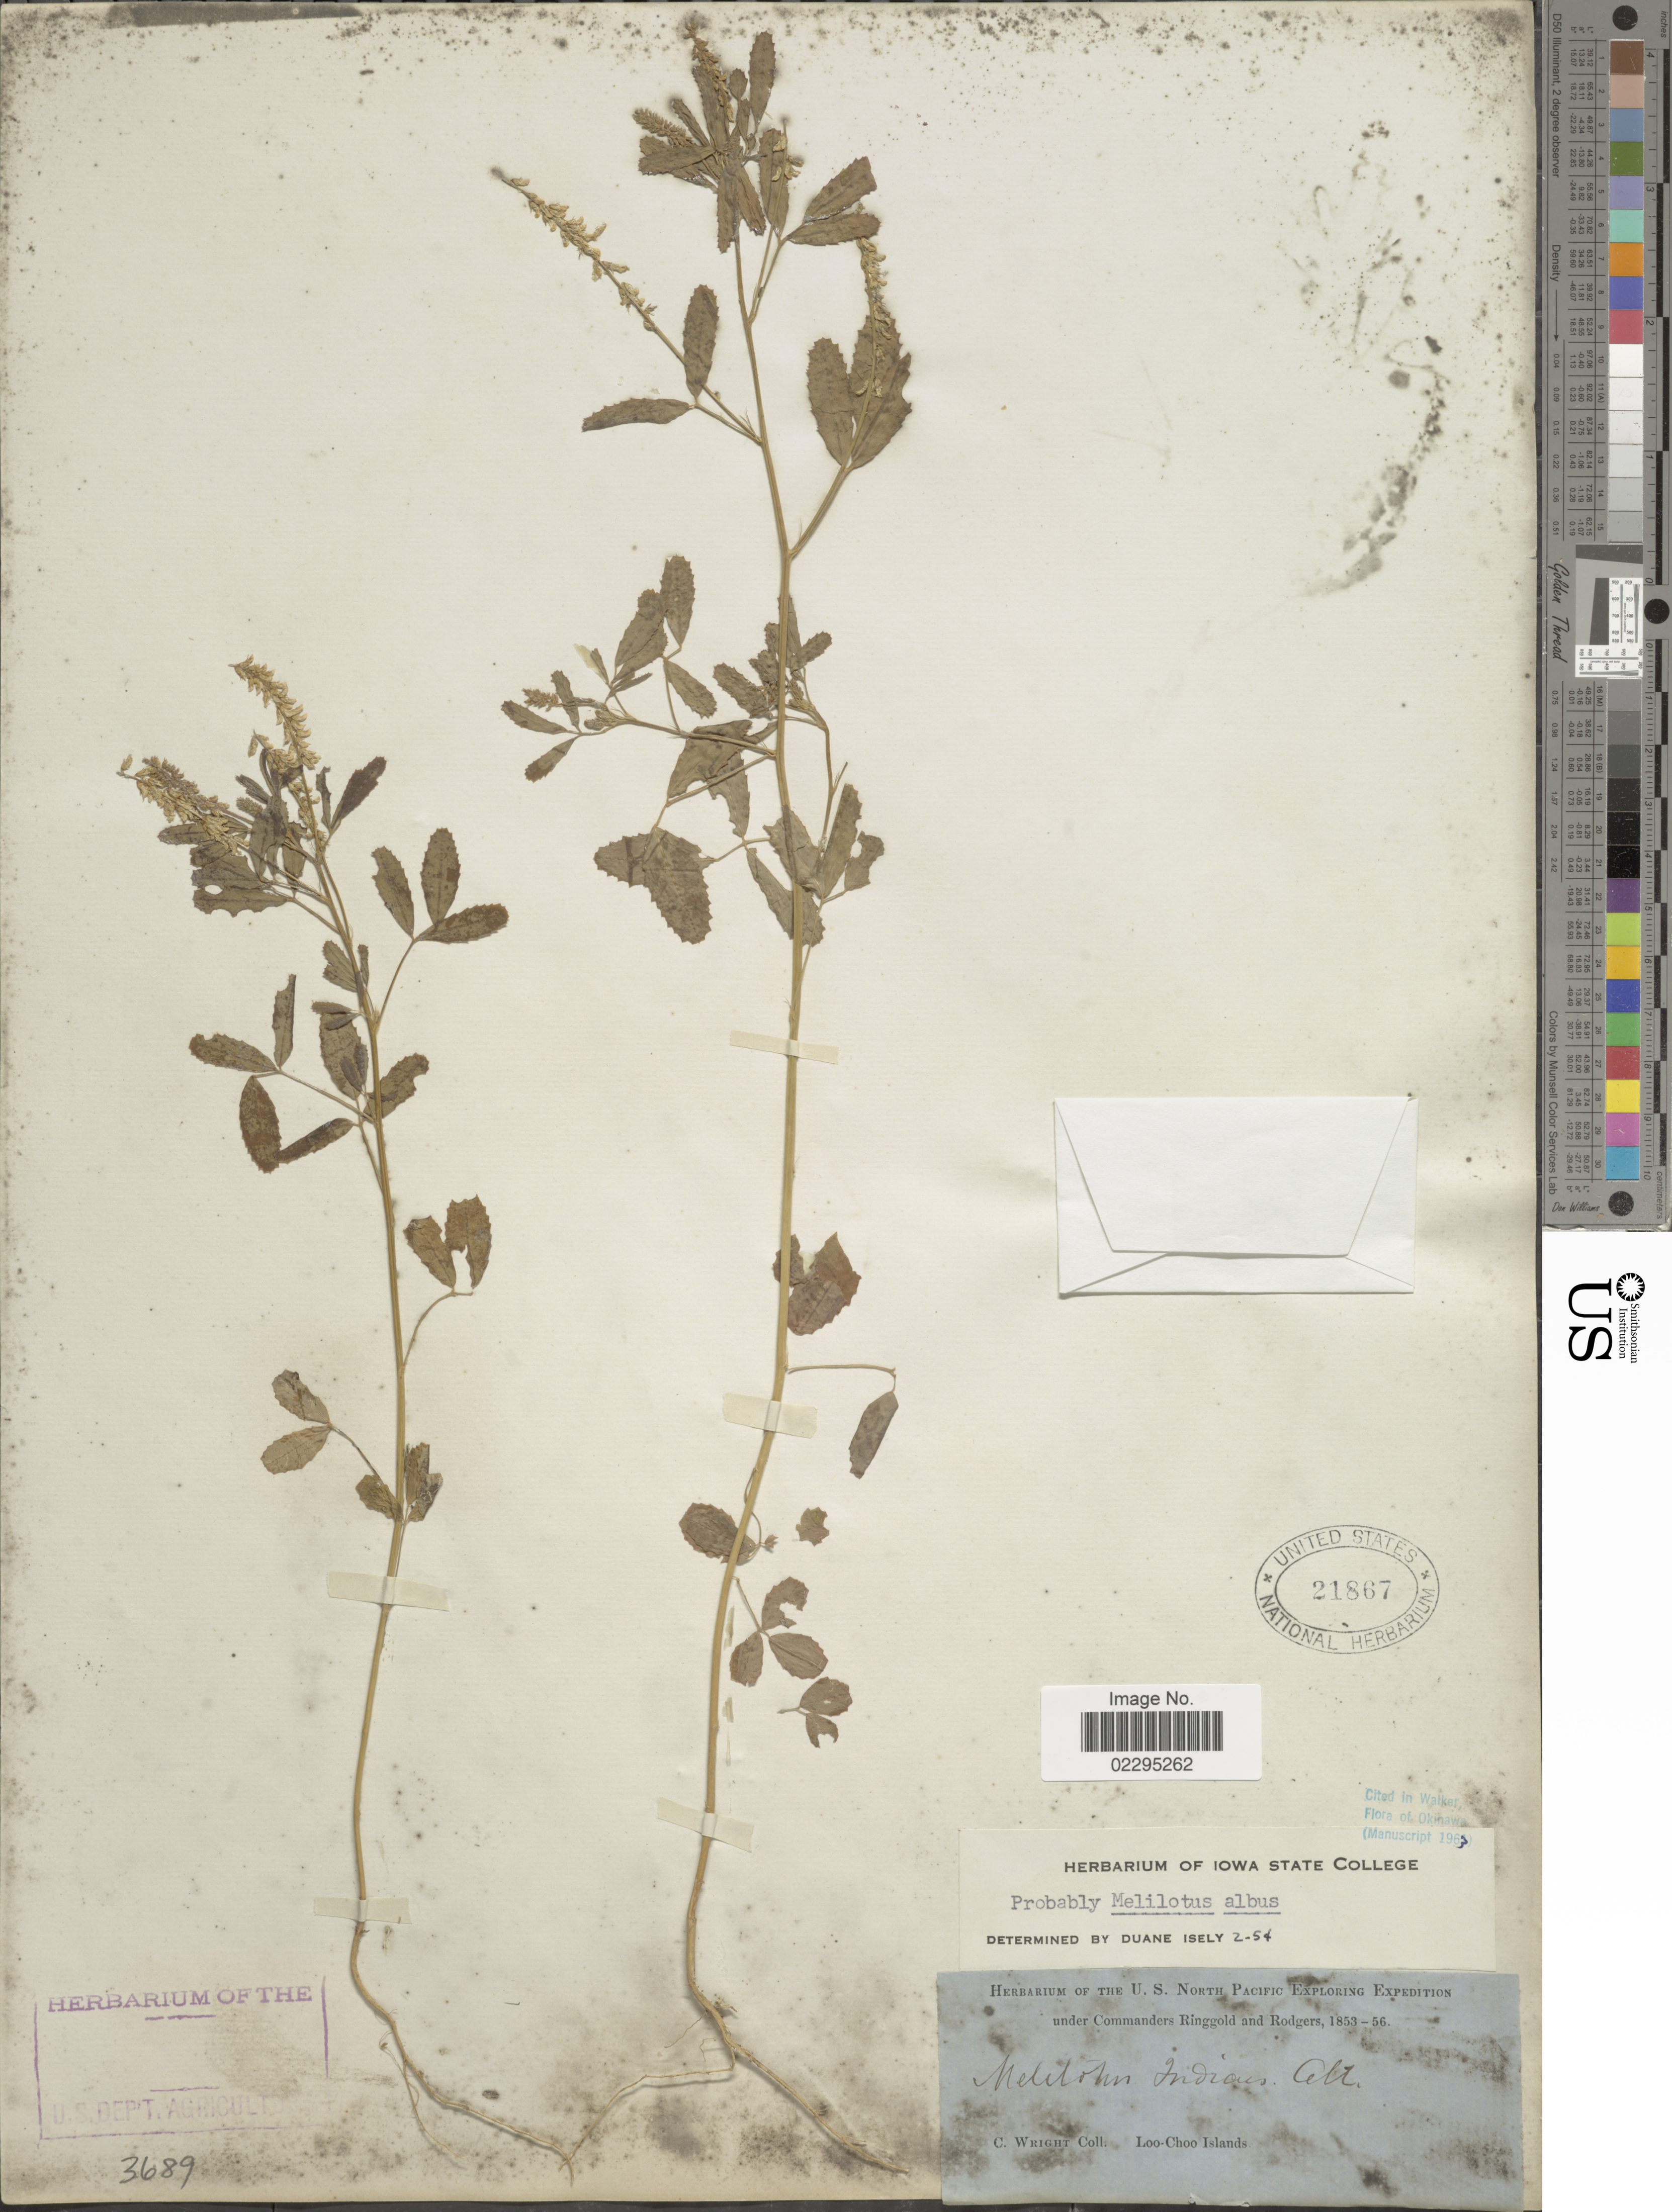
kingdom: Plantae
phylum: Tracheophyta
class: Magnoliopsida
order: Fabales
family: Fabaceae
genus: Melilotus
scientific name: Melilotus albus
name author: Medik.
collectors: C. Wright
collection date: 1853/1856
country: Japan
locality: Loo-Choo Islands.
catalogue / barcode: US 21867